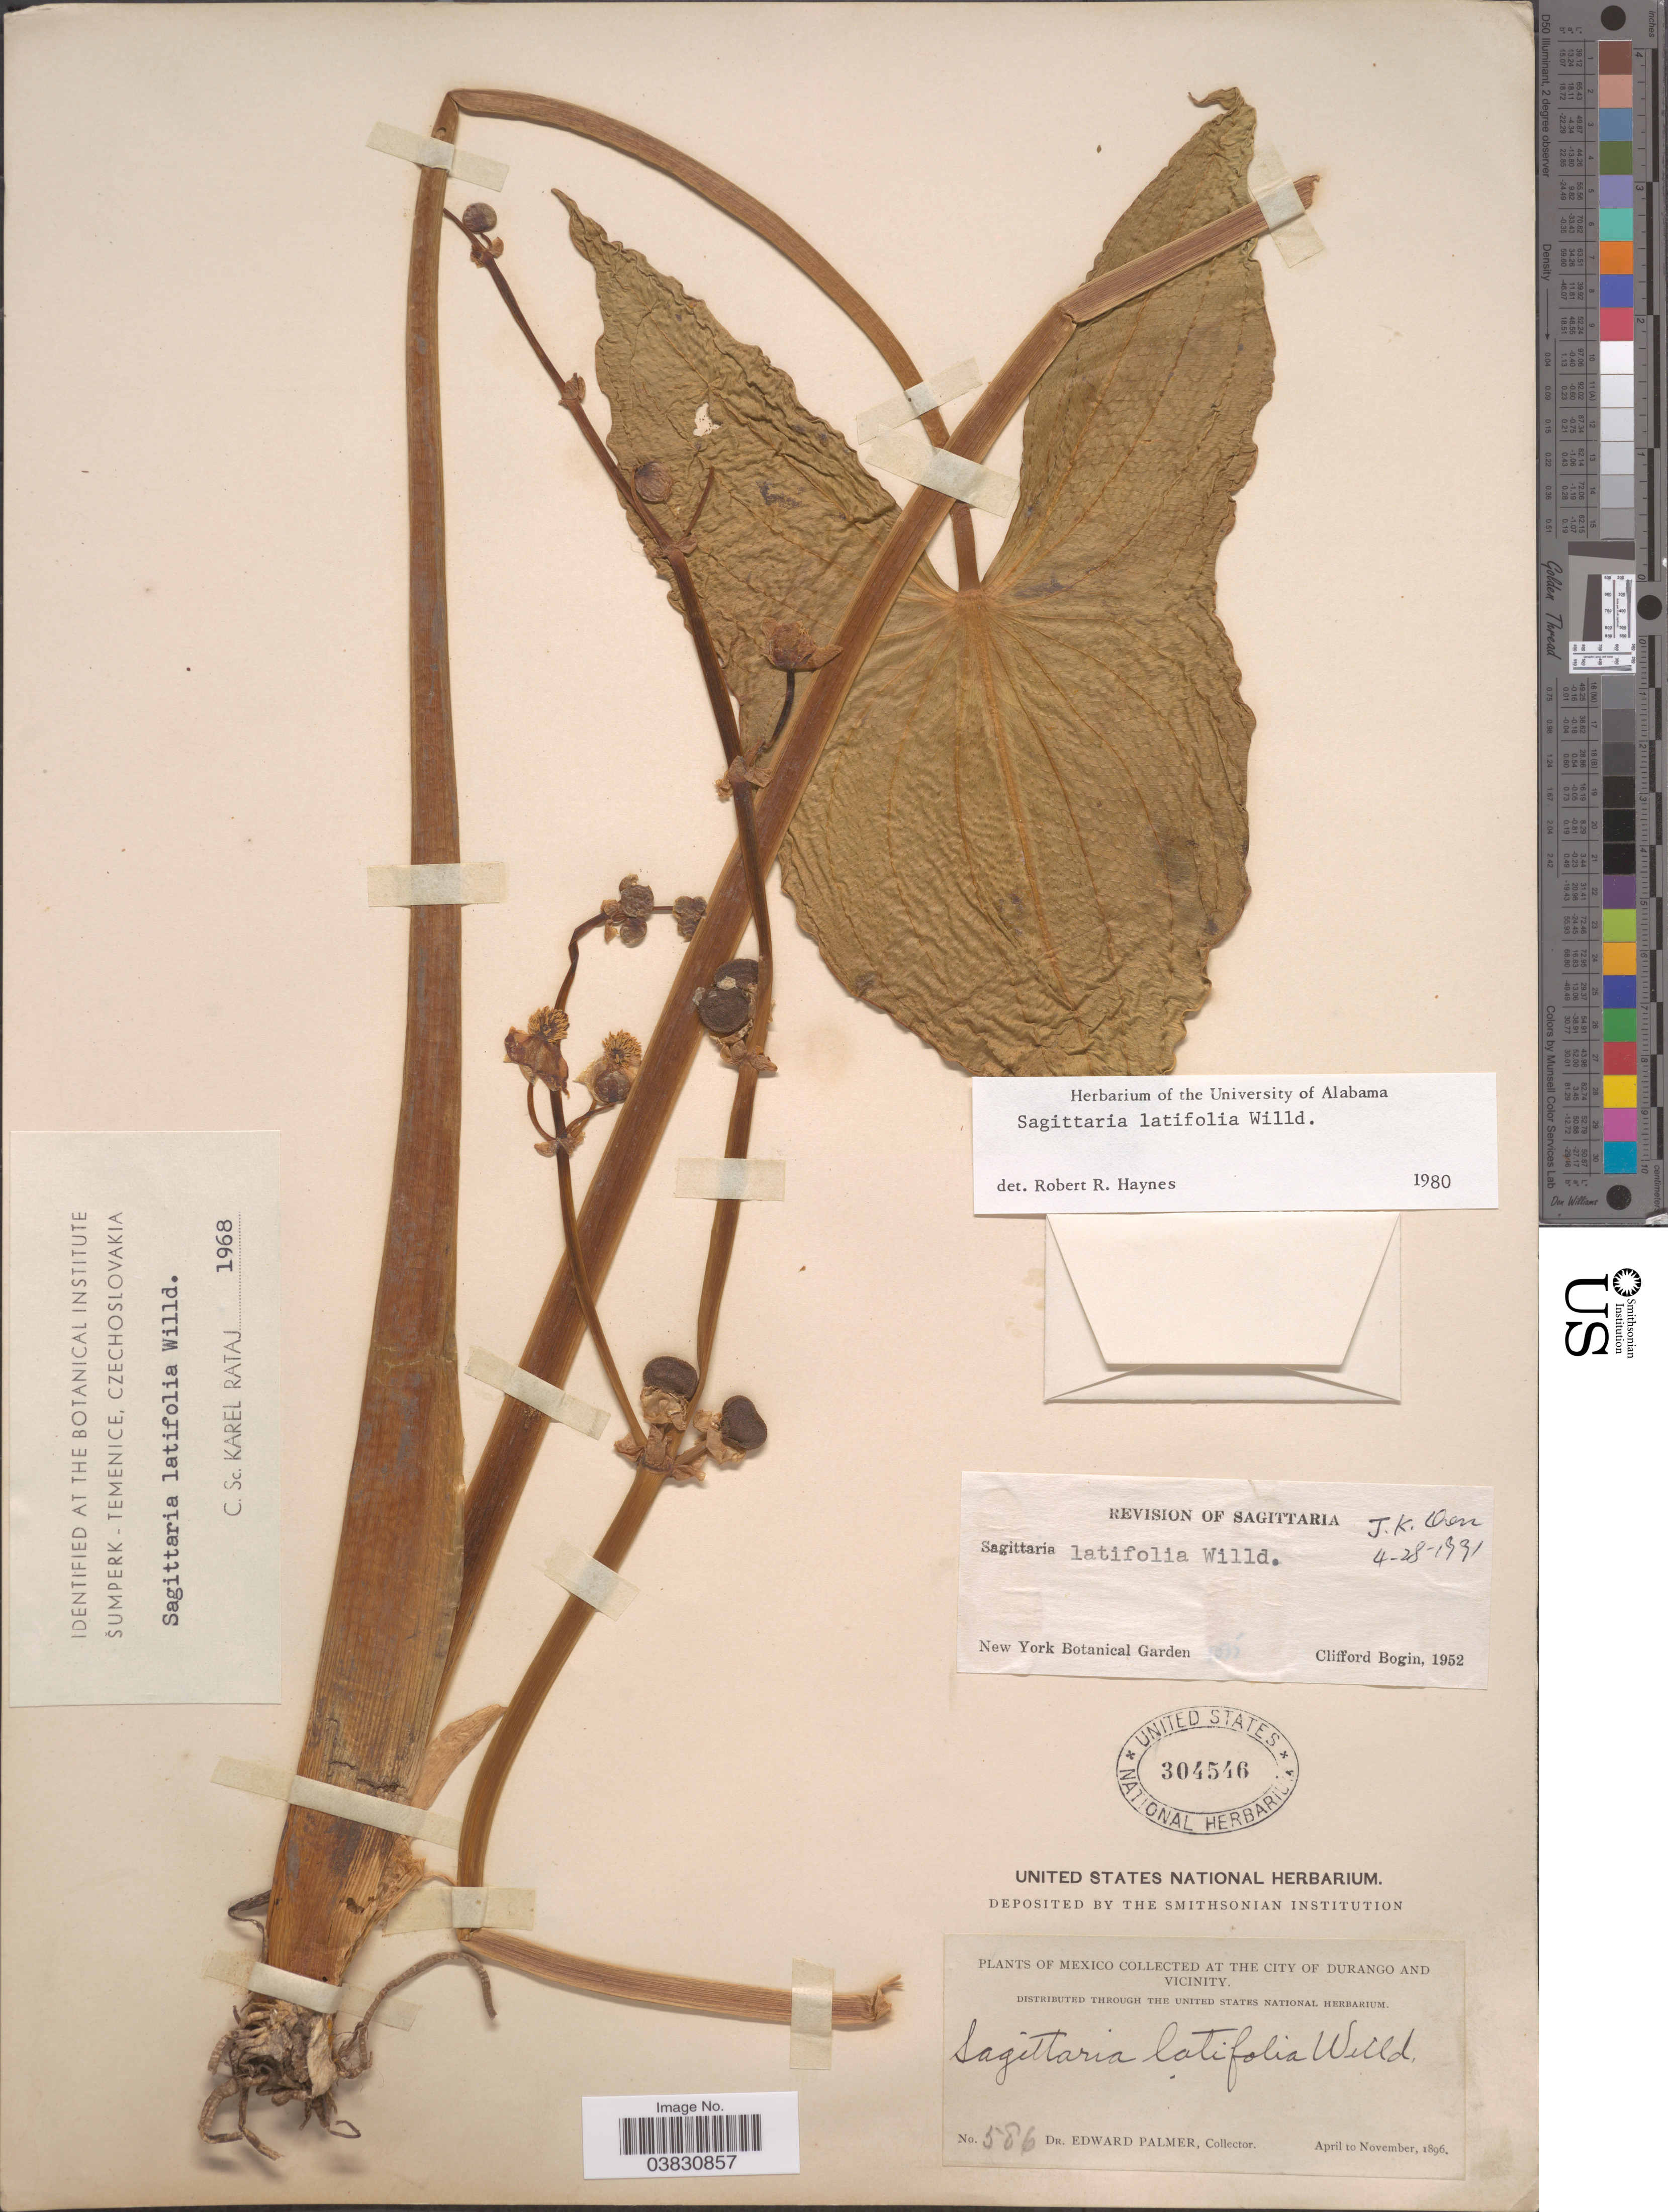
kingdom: Plantae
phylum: Tracheophyta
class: Liliopsida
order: Alismatales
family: Alismataceae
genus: Sagittaria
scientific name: Sagittaria latifolia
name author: Willd.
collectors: E. Palmer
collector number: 586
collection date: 1896-04/1896-11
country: Mexico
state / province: Durango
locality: At the city of Durango and vicinity.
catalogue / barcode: US 304546